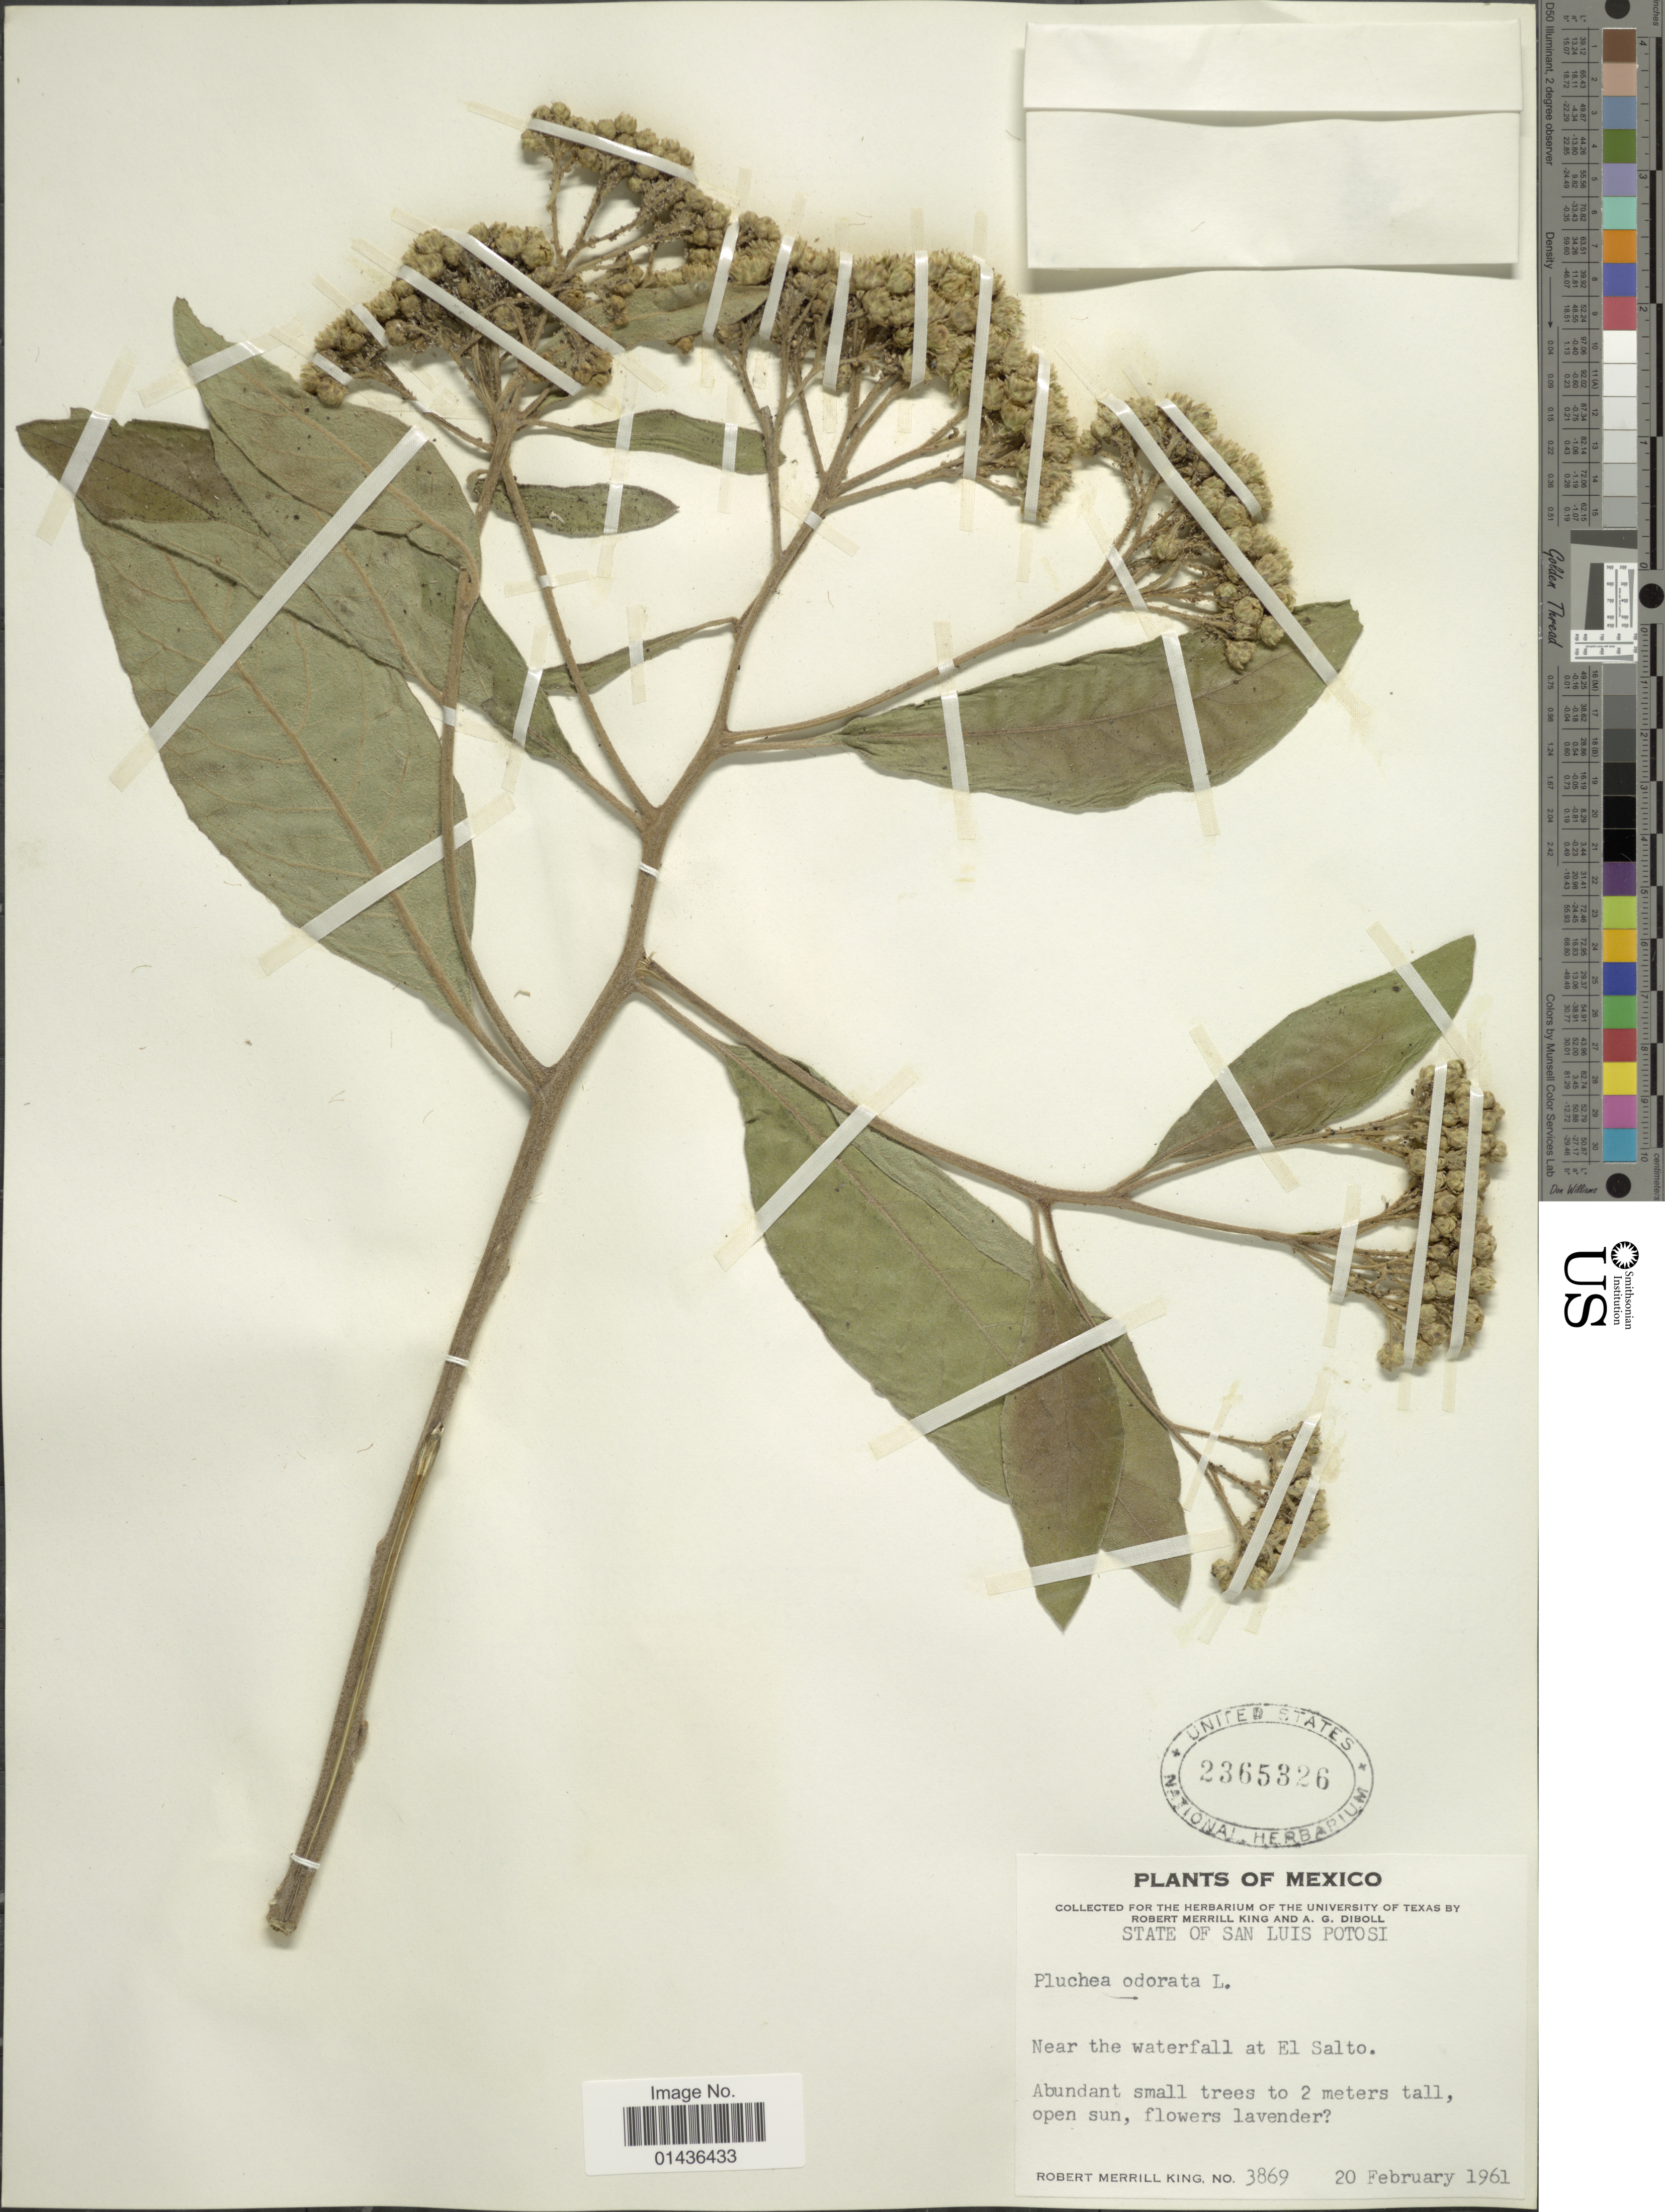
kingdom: Plantae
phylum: Tracheophyta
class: Magnoliopsida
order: Asterales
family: Asteraceae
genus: Pluchea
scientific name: Pluchea carolinensis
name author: (Jacq.) D. Don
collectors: R. M. King & A. Diboll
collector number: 3869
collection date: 1961-02-20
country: Mexico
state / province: San Luis Potosí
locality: Near the waterfall at El Salto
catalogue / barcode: US 2365326